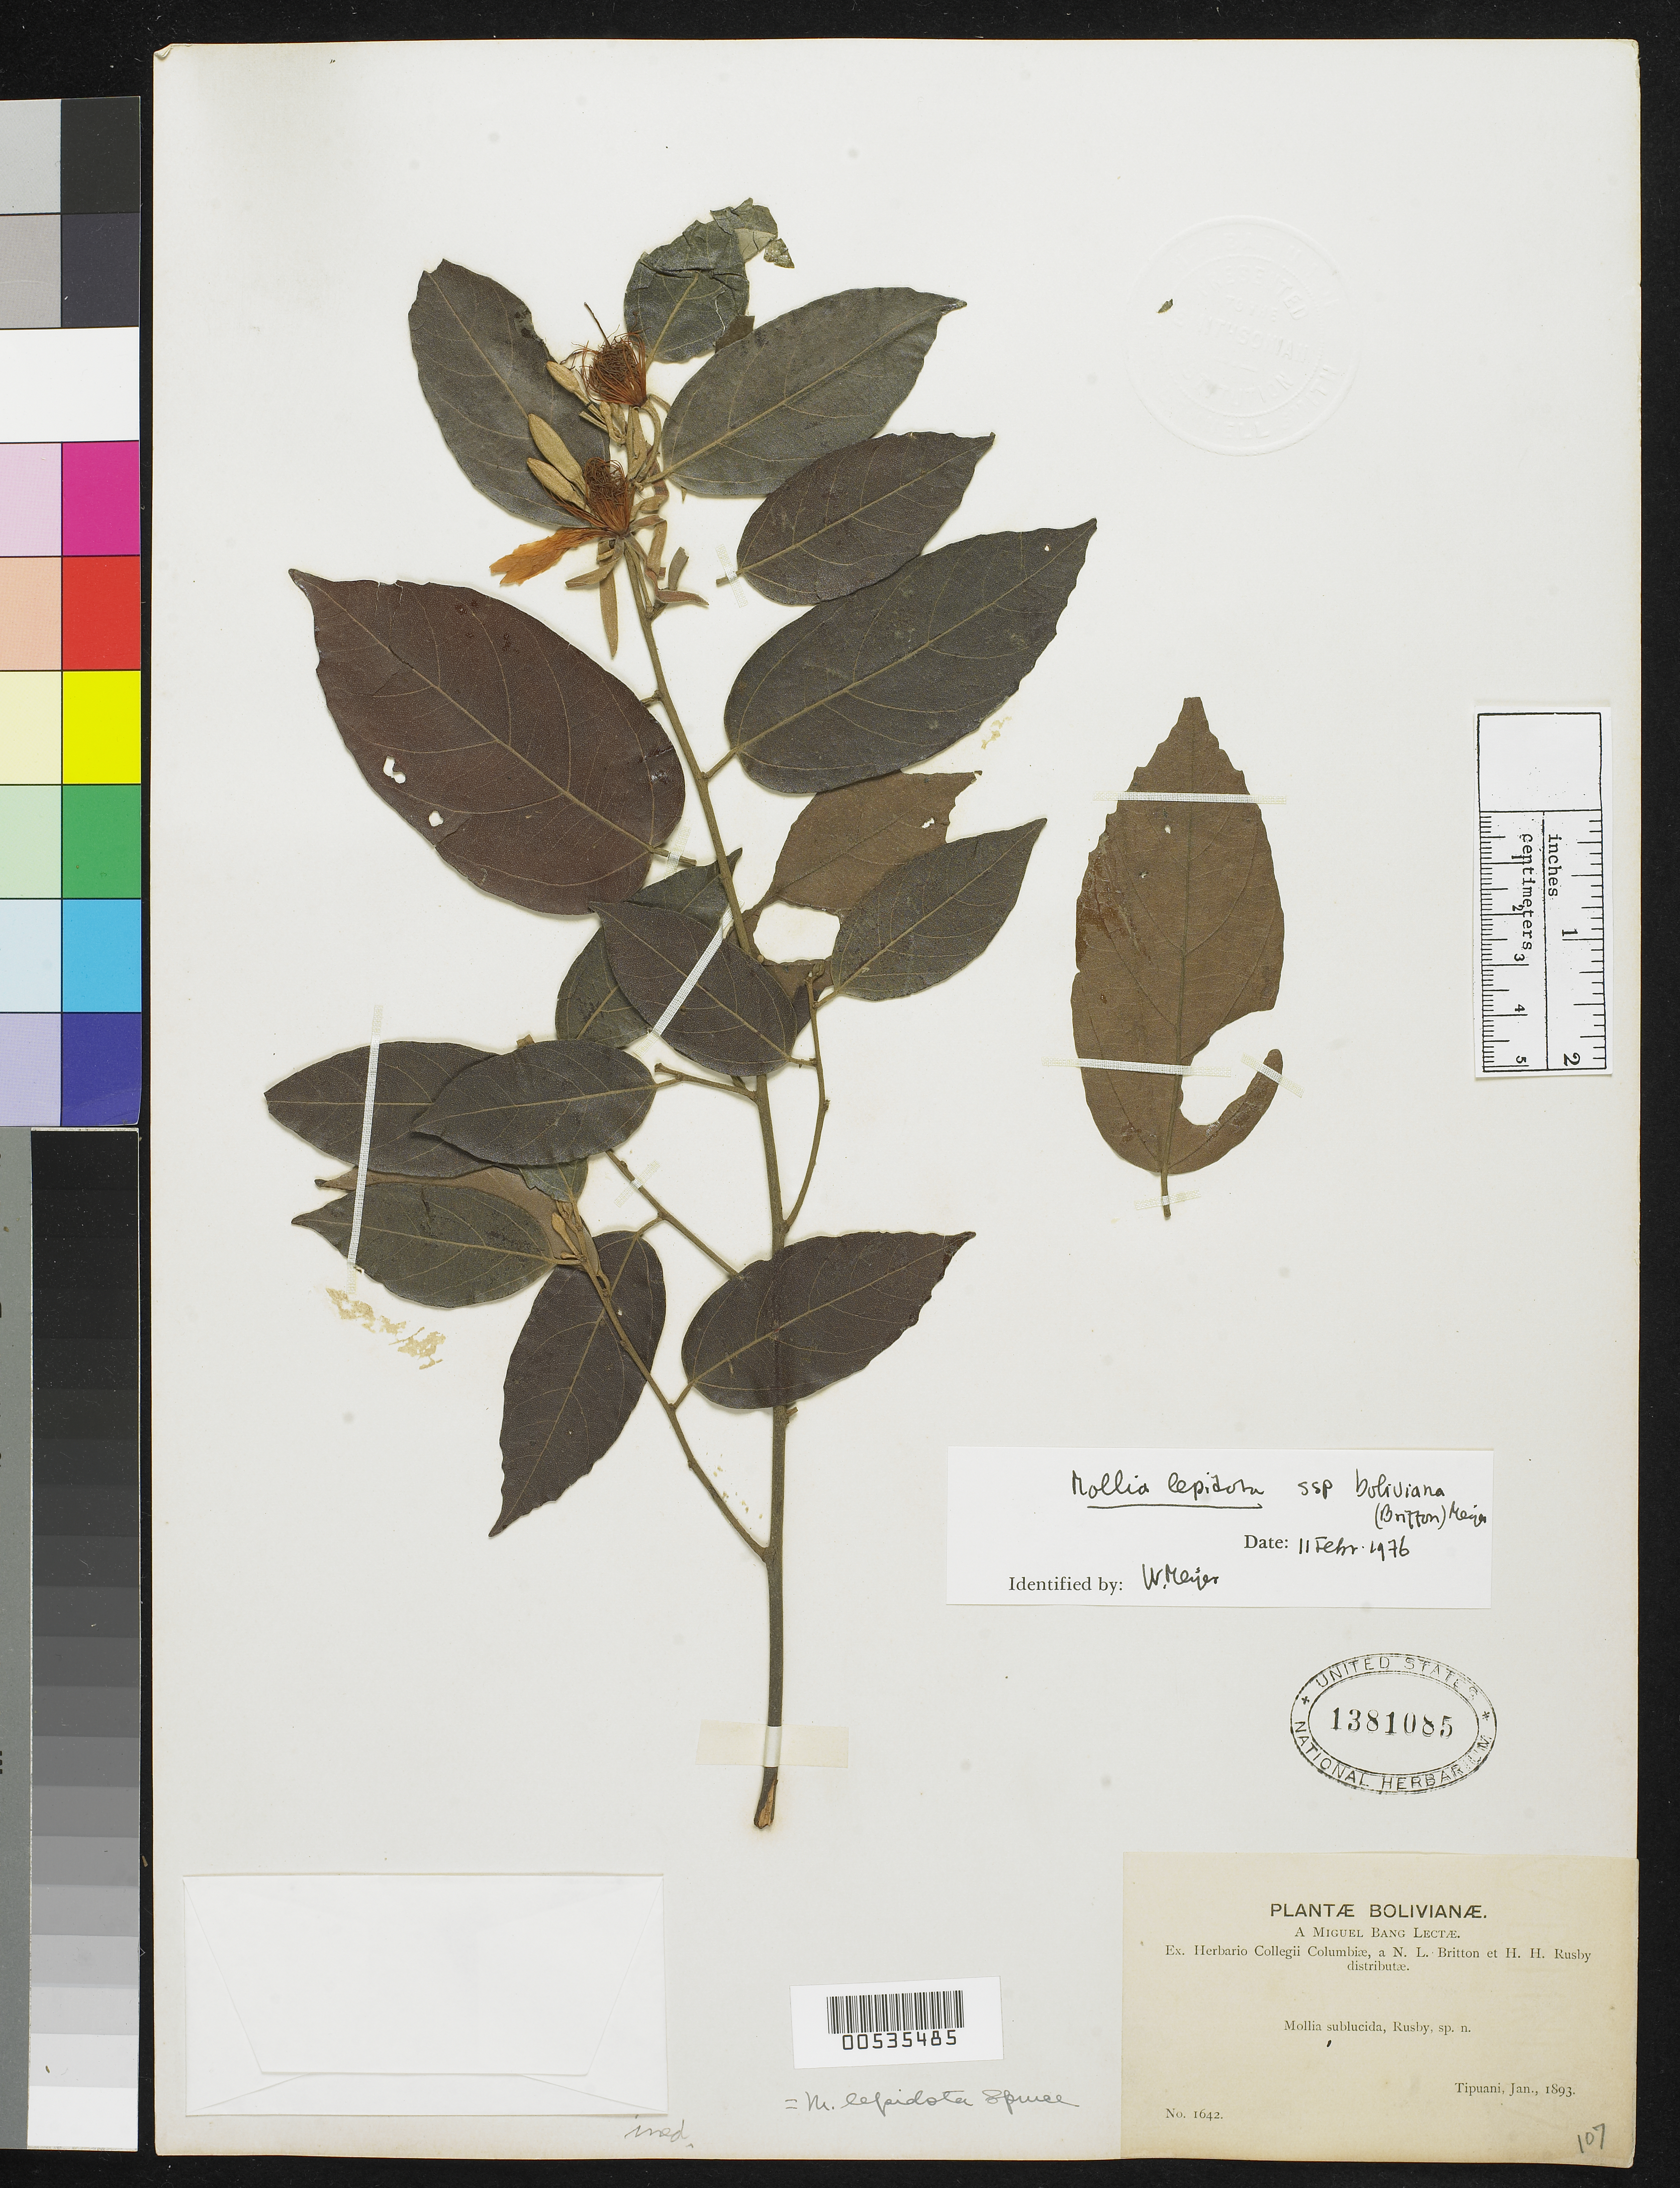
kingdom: Plantae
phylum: Tracheophyta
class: Magnoliopsida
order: Brassicales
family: Capparaceae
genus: Capparis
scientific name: Capparis bangii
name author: Rusby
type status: Isotype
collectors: M. Bang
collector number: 1642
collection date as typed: Jan 1893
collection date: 1893-01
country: Bolivia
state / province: La Paz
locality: Tipuani.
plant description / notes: Collection (but not US sheets) cited by W. Meijer, Mem. New York Bot. Gard. 29: 79 (1978).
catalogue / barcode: US 1381085